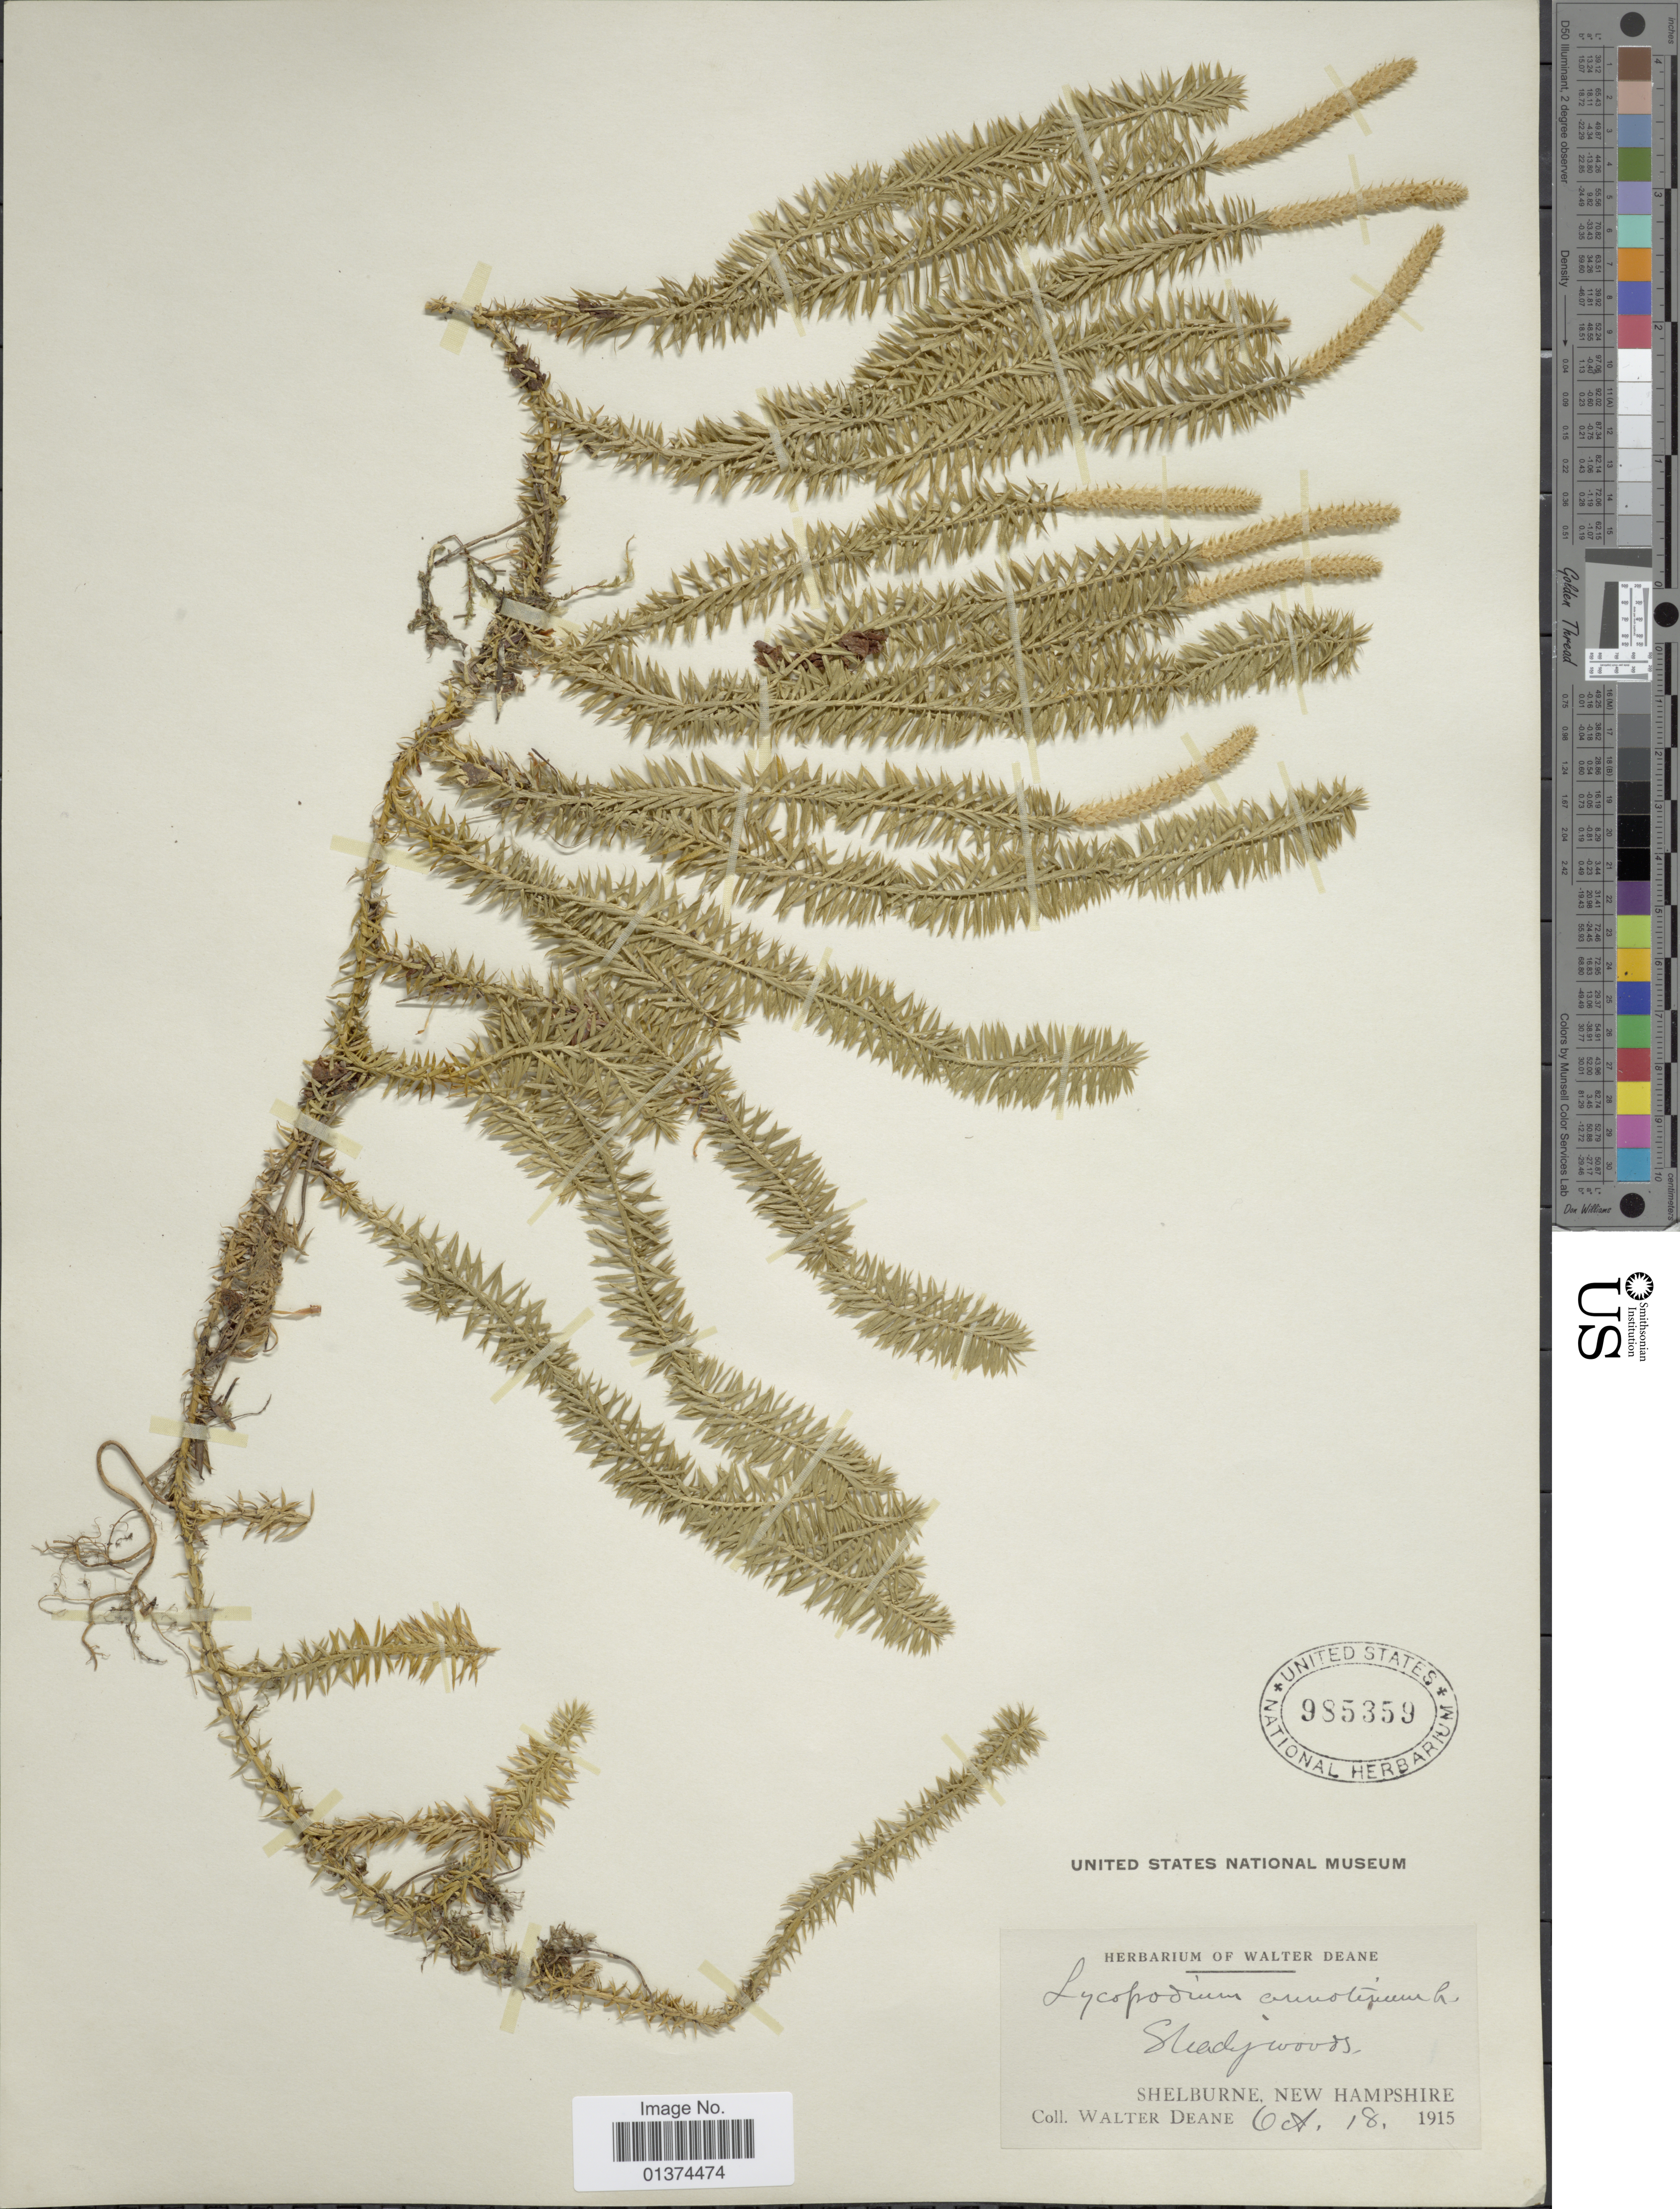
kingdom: Plantae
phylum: Tracheophyta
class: Lycopodiopsida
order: Lycopodiales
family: Lycopodiaceae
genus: Spinulum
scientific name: Spinulum annotinum subsp. annotinum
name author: (L.) A. Haines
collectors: W. Deane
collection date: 1915-10-18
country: United States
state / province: New Hampshire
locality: Shady woods. Shelburne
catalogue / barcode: US 985359